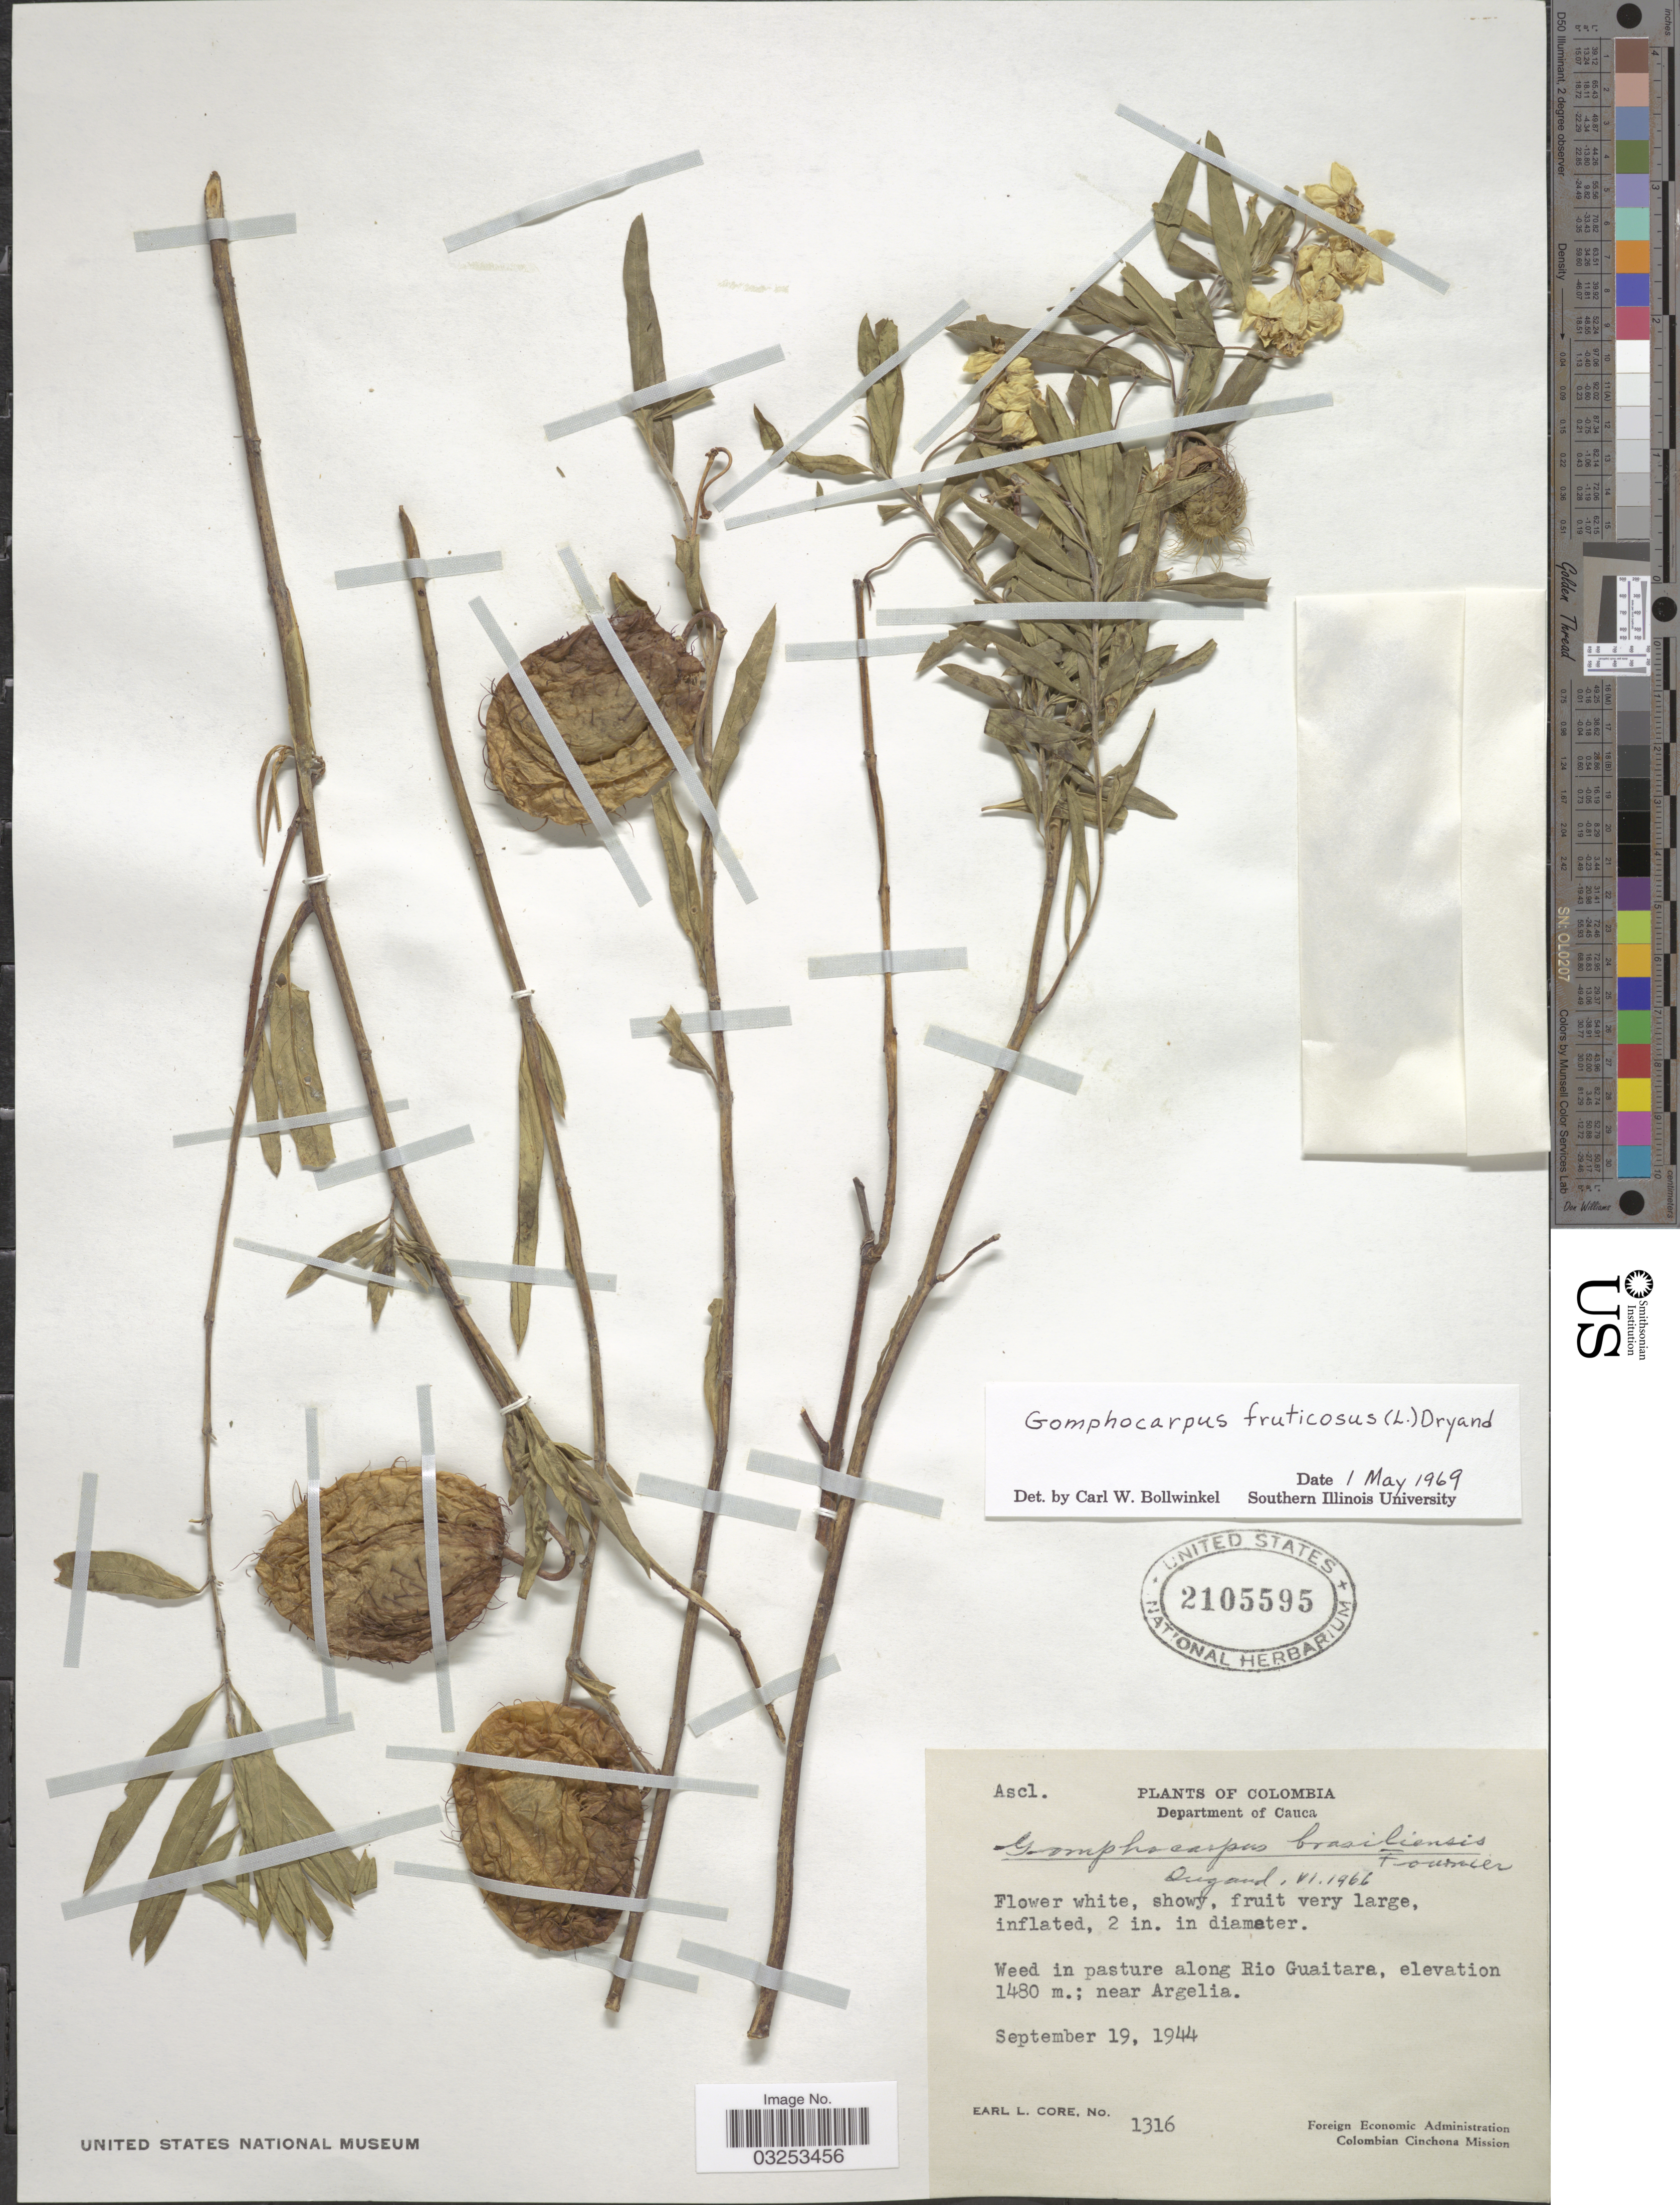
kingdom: Plantae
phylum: Tracheophyta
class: Magnoliopsida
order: Gentianales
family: Apocynaceae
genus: Gomphocarpus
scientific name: Gomphocarpus fruticosus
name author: (L.) W.T. Aiton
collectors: E. L. Core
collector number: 1316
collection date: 1944-09-19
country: Colombia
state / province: Cauca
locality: Department of Cauca. Weed in pasture along Rio Guaitara; near Argelia.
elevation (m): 1480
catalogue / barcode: US 2105595